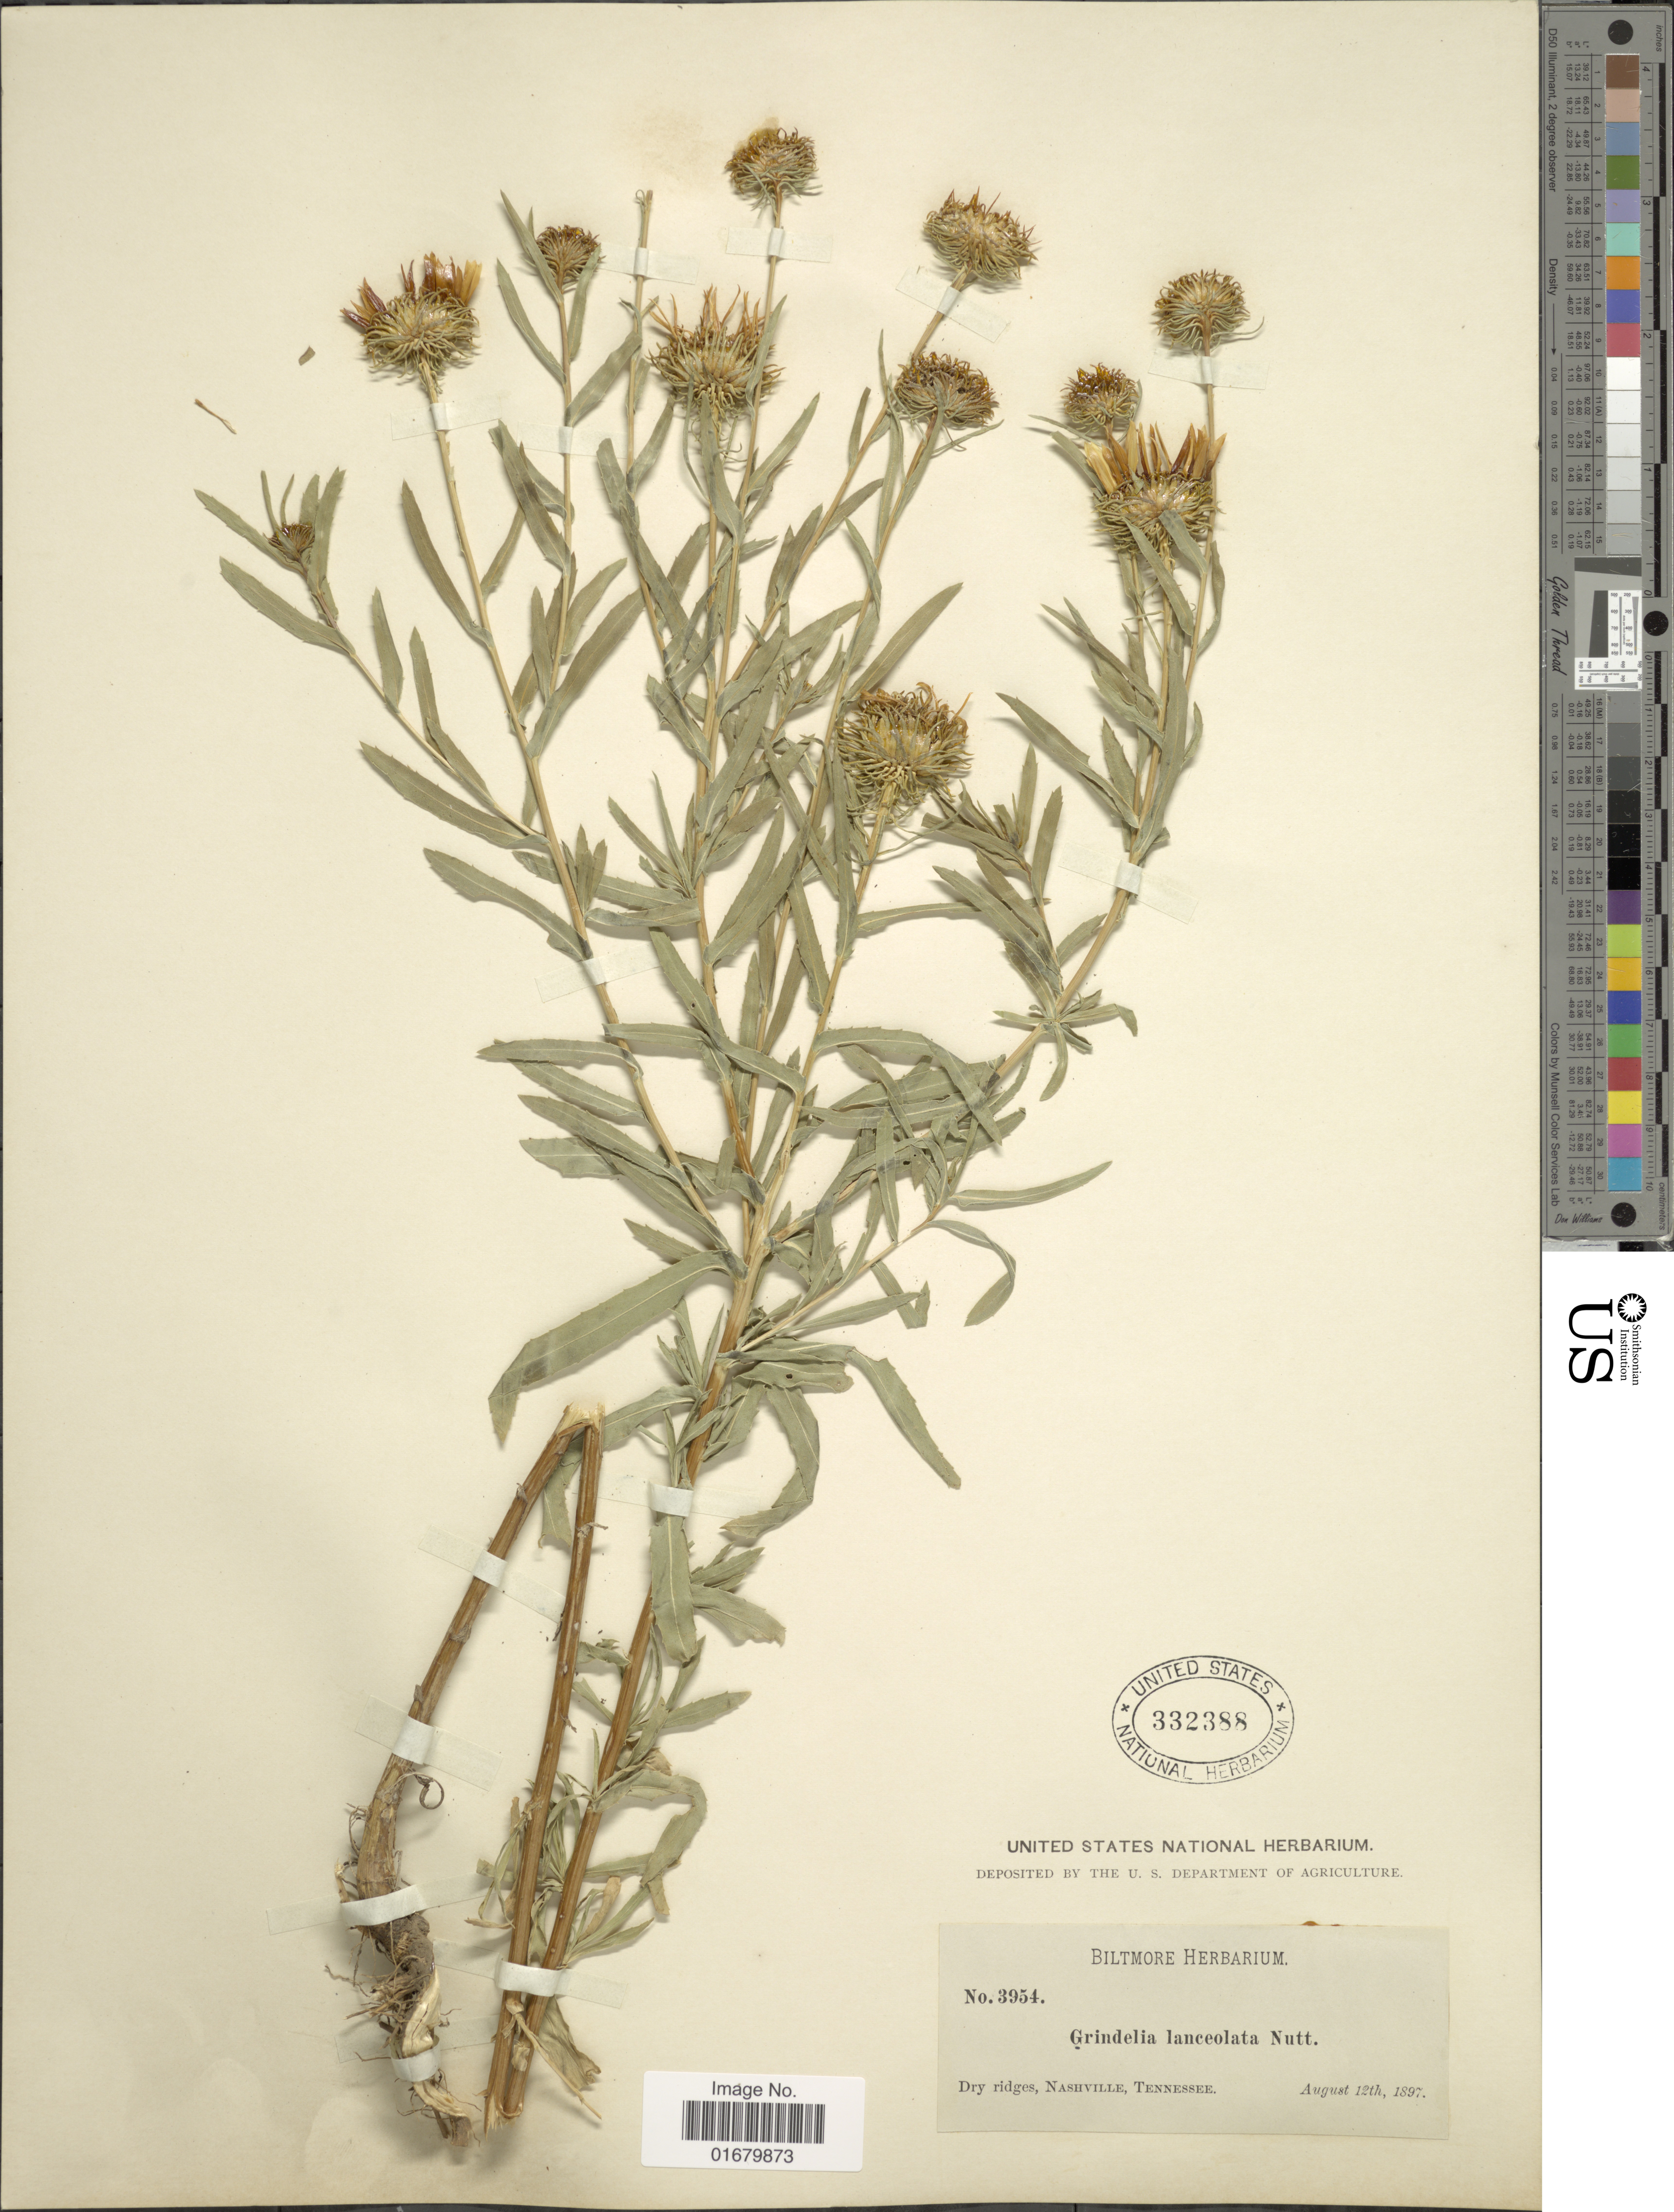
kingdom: Plantae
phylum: Tracheophyta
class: Magnoliopsida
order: Asterales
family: Asteraceae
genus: Grindelia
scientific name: Grindelia lanceolata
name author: Nutt.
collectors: ex herb. Biltmore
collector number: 3954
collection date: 1897-08-12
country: United States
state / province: Tennessee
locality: Nashville.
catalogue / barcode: US 332388